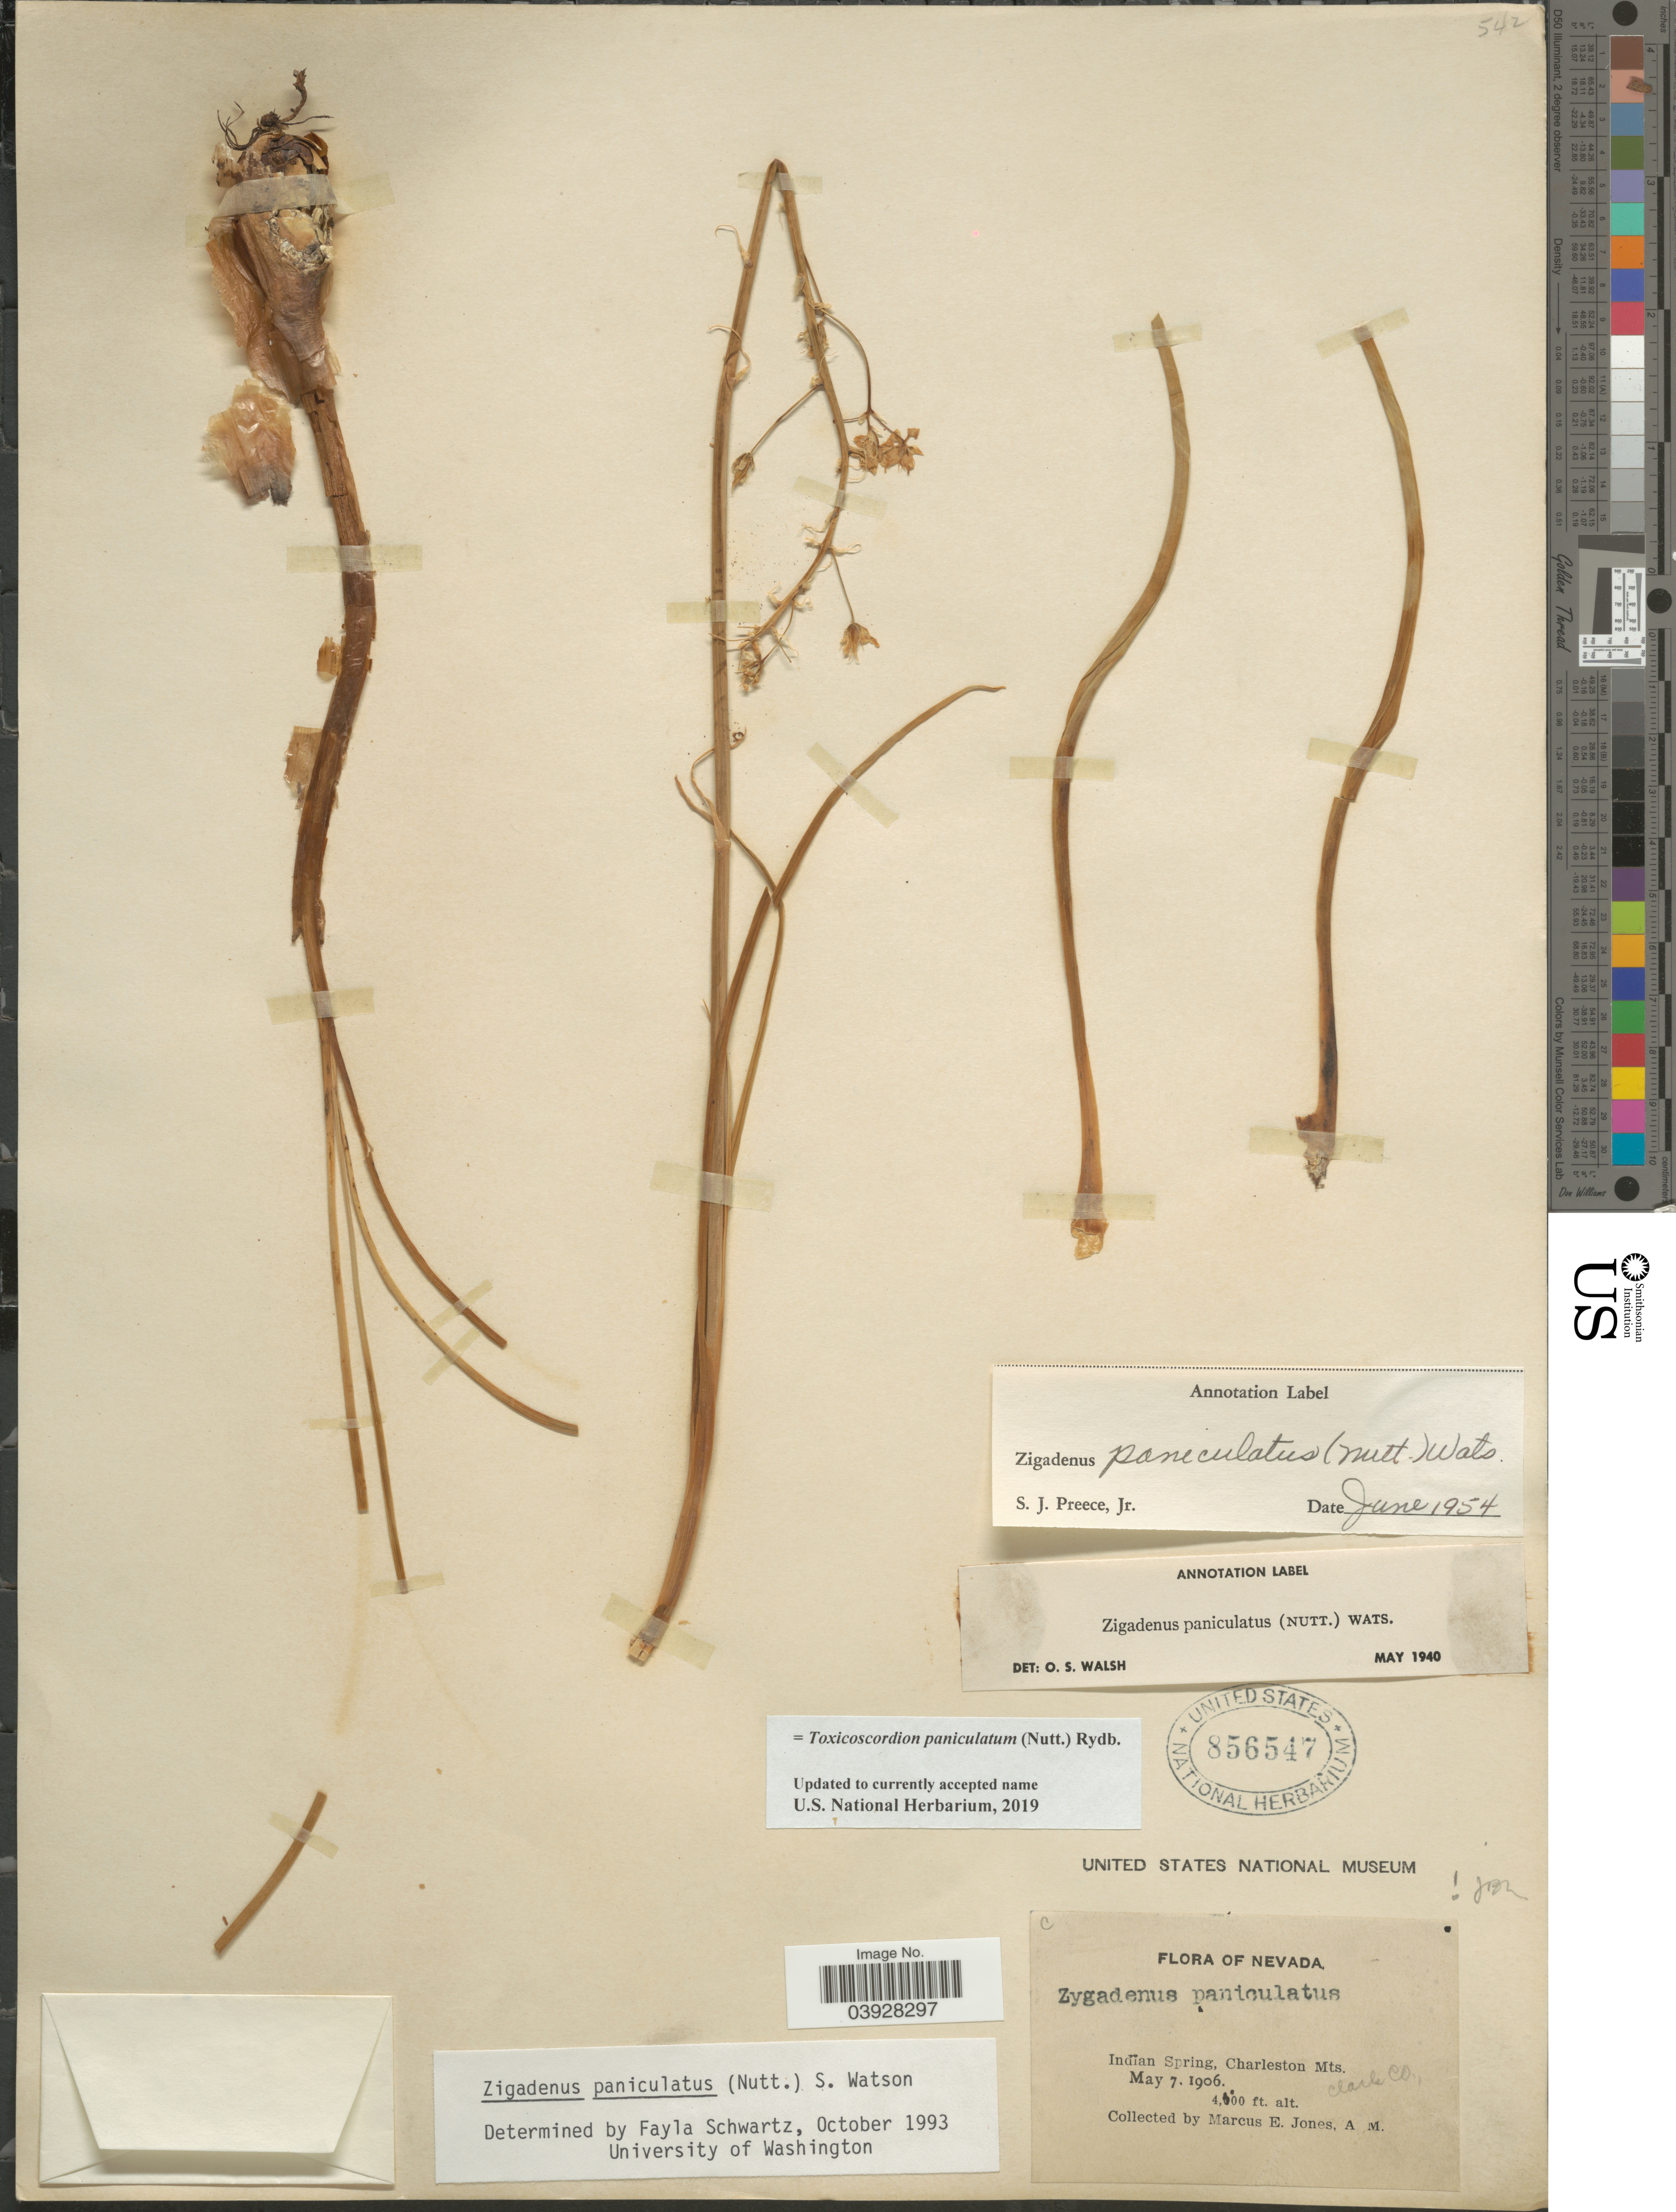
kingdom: Plantae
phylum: Tracheophyta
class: Liliopsida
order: Liliales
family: Melanthiaceae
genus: Toxicoscordion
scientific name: Toxicoscordion paniculatum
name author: (Nutt.) Rydb.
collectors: M. E. Jones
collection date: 1906-05-07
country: United States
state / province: Nevada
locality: Indian Spring, Charleston Mts. Clark Co.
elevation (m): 1372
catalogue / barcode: US 856547